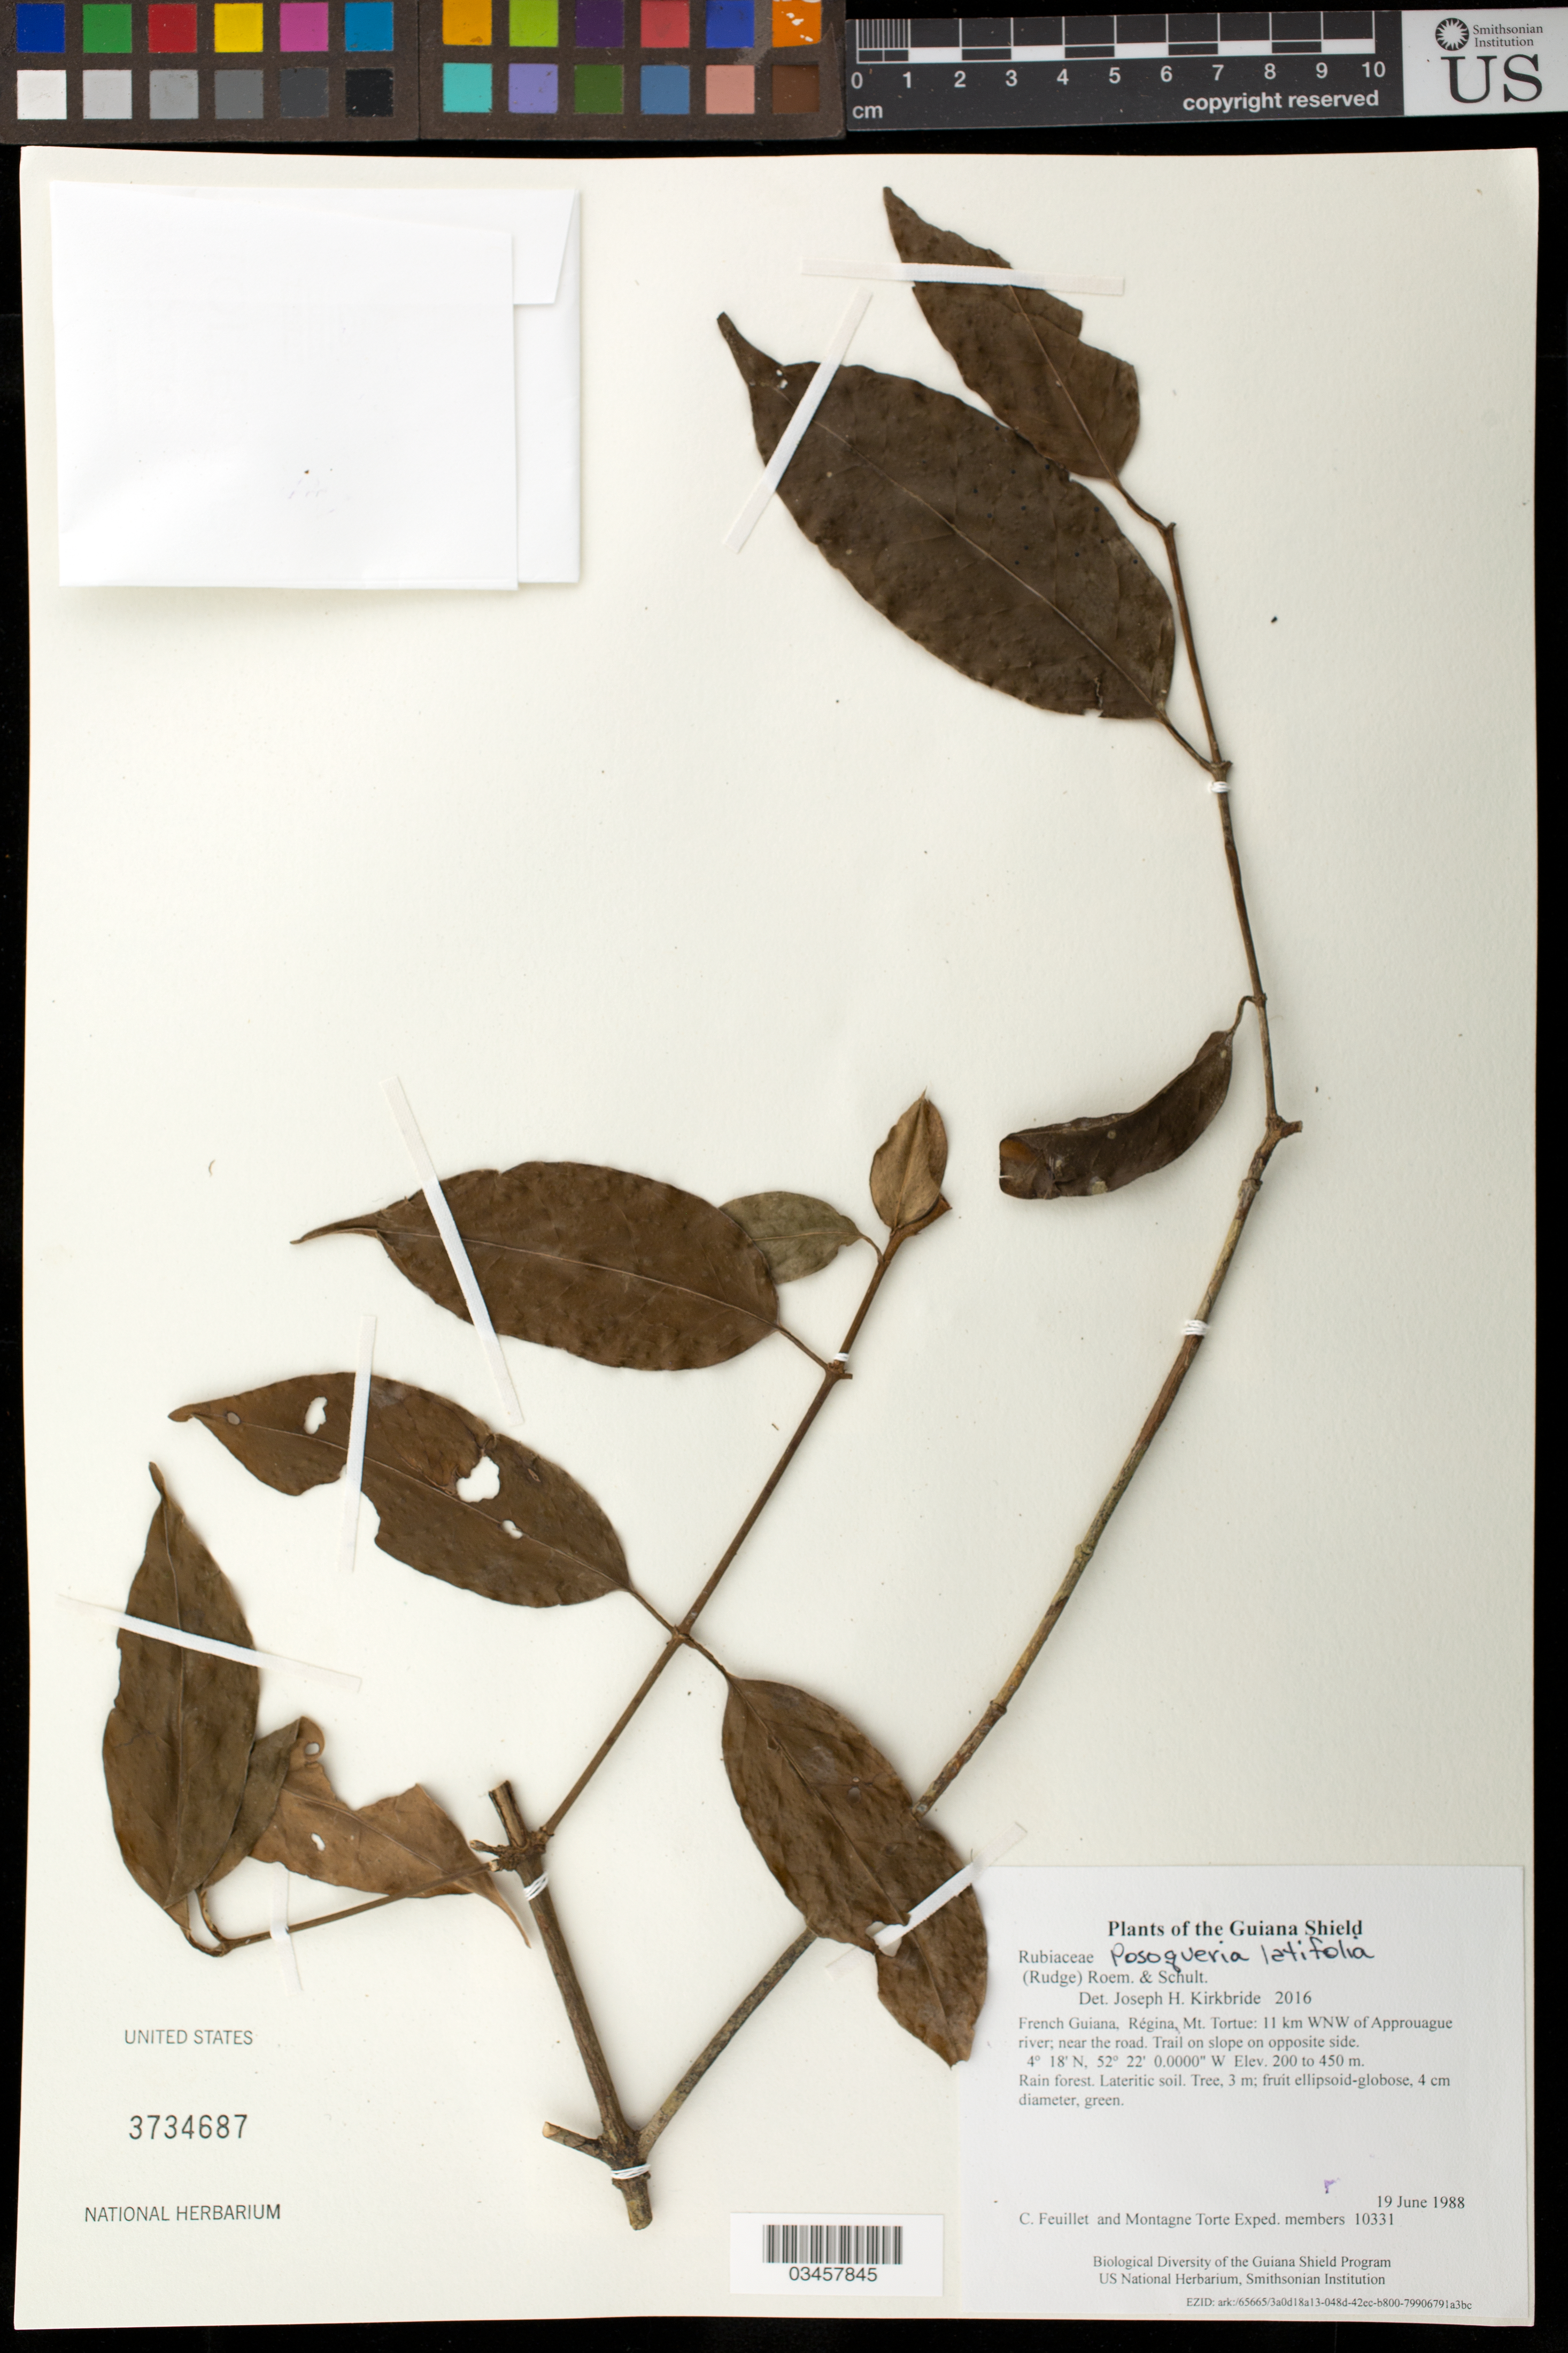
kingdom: Plantae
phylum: Tracheophyta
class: Magnoliopsida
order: Gentianales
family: Rubiaceae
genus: Posoqueria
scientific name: Posoqueria latifolia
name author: (Rudge) Roem. & Schult.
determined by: Kirkbride, J. H.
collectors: C. Feuillet & Montagne Torte Exped. members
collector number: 10331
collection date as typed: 19 June 1988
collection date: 1988-06-19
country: French Guiana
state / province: Cayenne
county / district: Regina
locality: Mt. Tortue: 11 km WNW of Approuague river; near the road. Trail on slope on opposite side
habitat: Rain forest. Lateritic soil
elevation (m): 200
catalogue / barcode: US 3734687